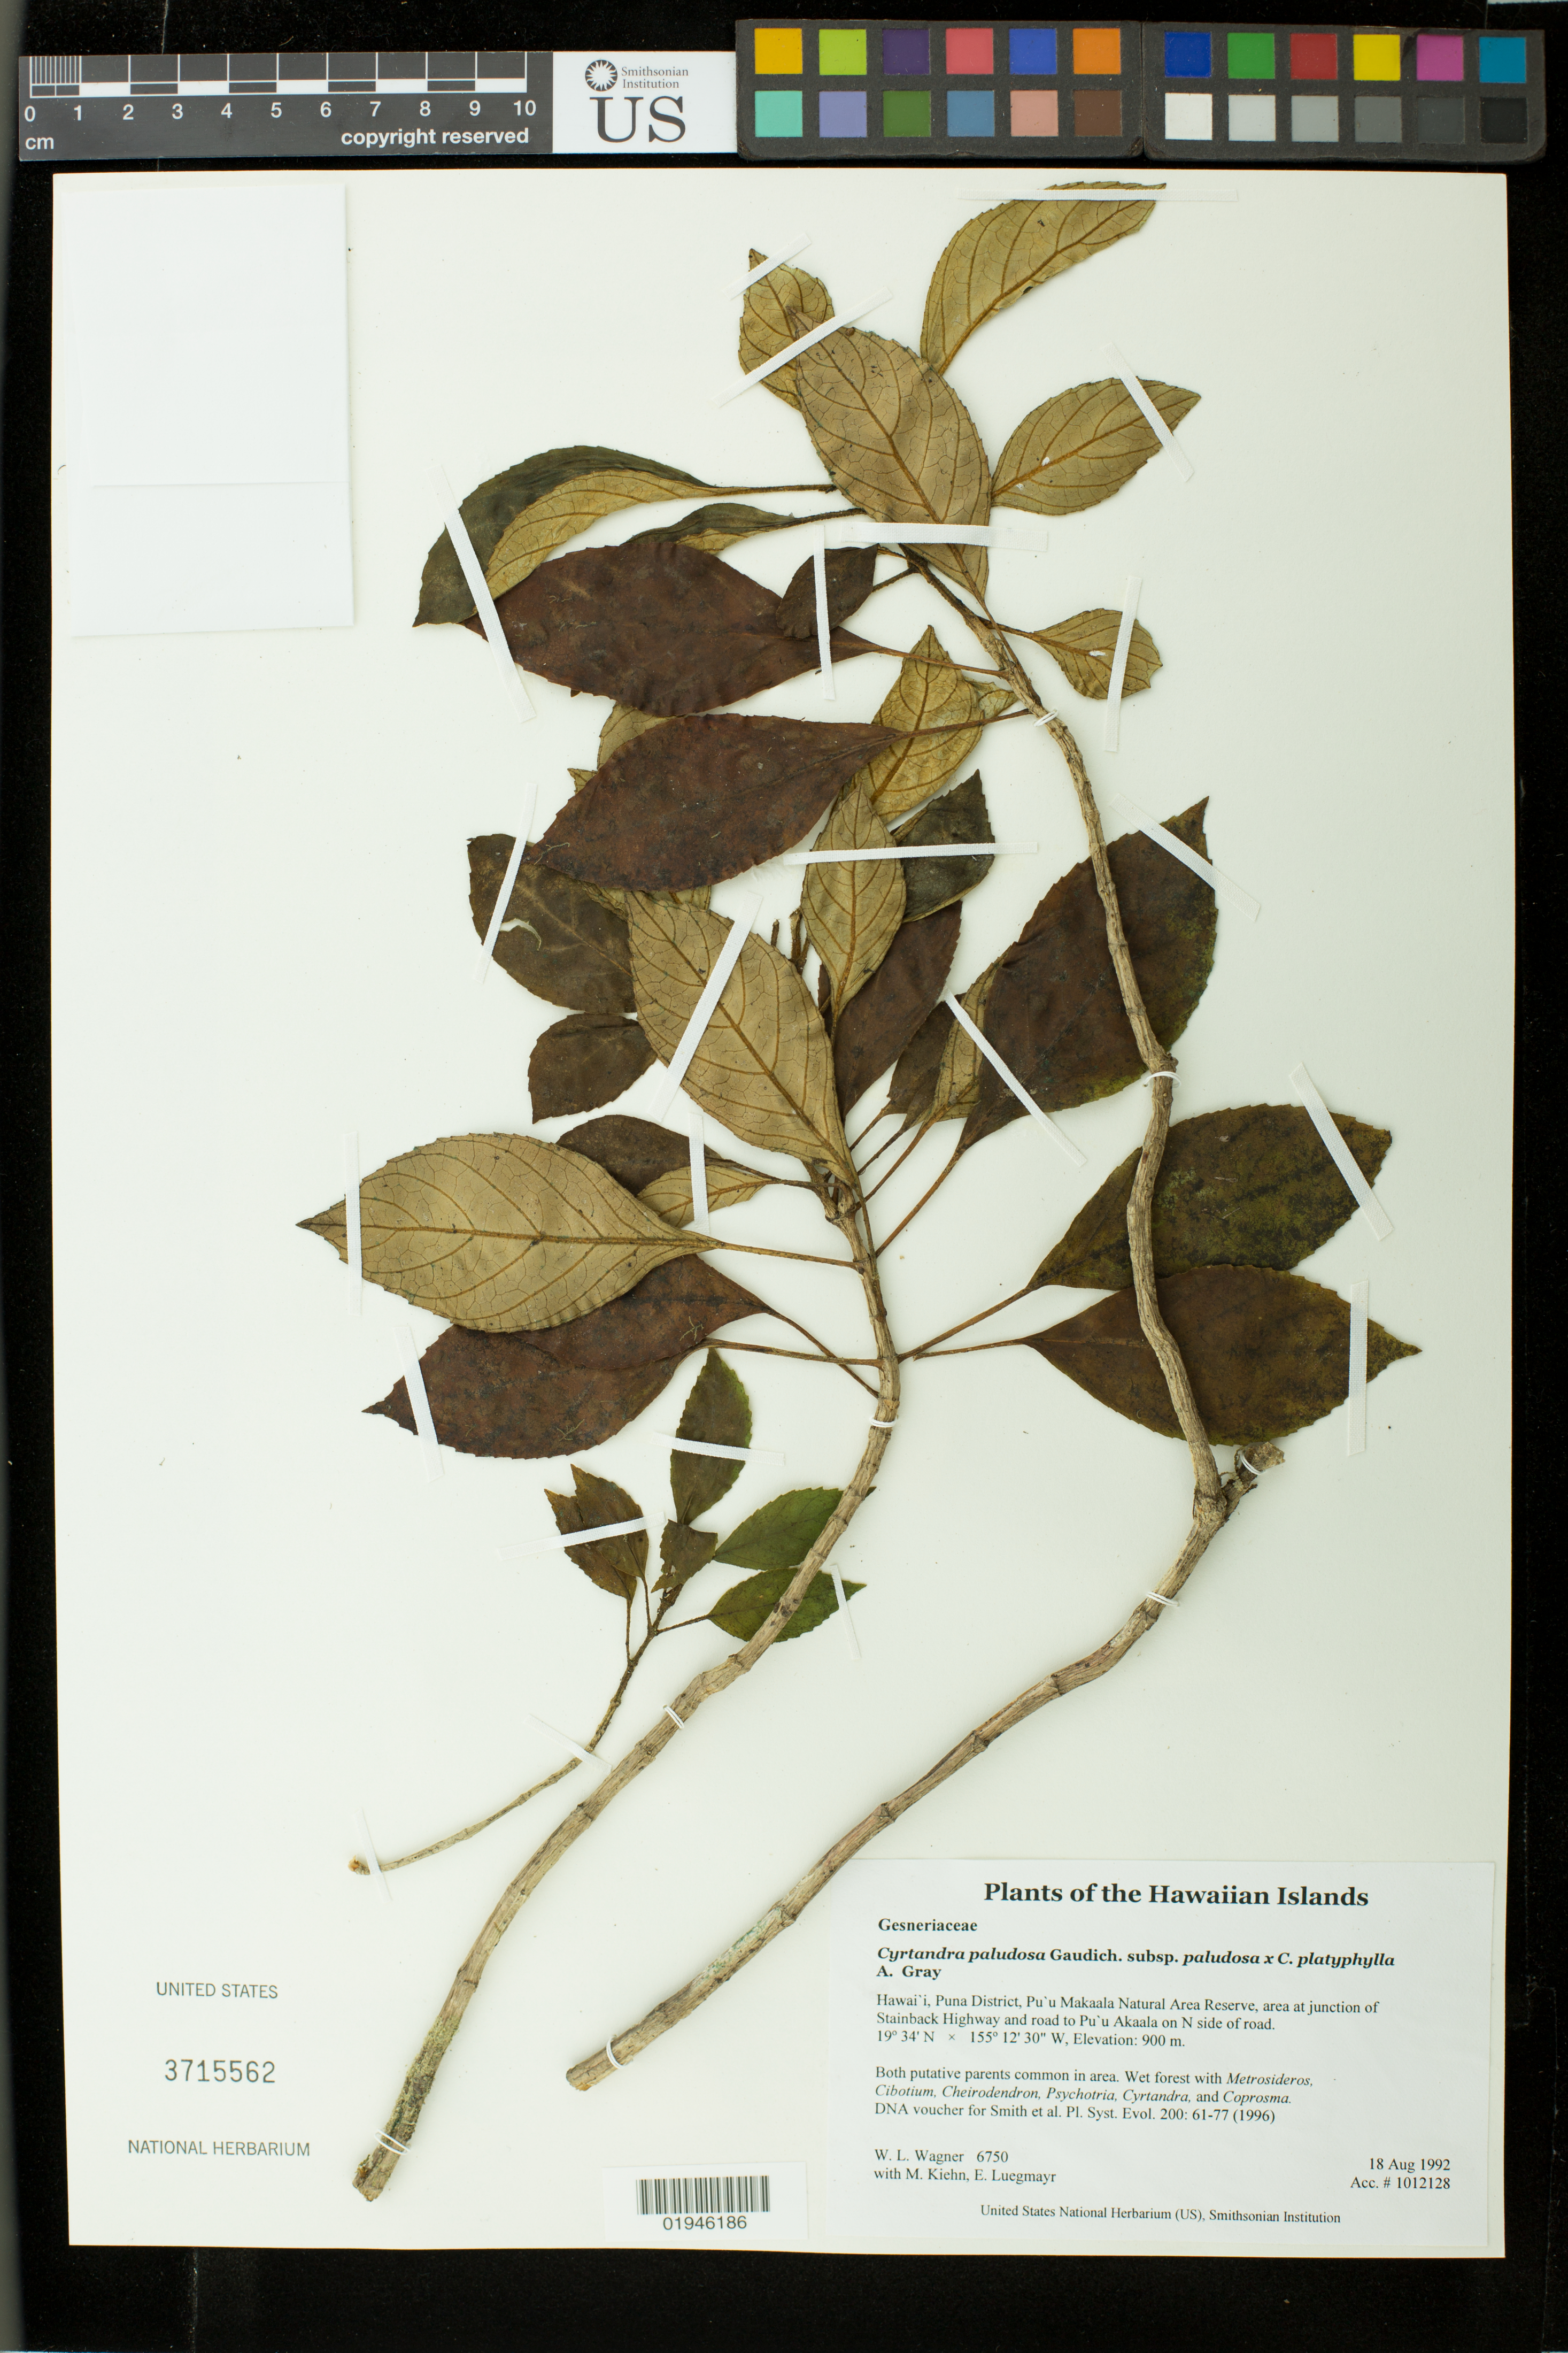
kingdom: Plantae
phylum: Tracheophyta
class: Magnoliopsida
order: Lamiales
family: Gesneriaceae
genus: Cyrtandra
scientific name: Cyrtandra paludosa subsp. paludosa x C. platyphylla A. Gray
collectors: W. L. Wagner, M. Kiehn & E. Luegmayr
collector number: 6750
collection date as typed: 18 Aug 1992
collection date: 1992-08-18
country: United States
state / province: Hawaii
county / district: Hawaii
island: Hawaii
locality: Puna District, Pu'u Makaala Natural Area Reserve, area at junction of Stainback Highway and road to Pu'u Akaala on N side of road.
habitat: Wet forest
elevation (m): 900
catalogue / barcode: US 3715562